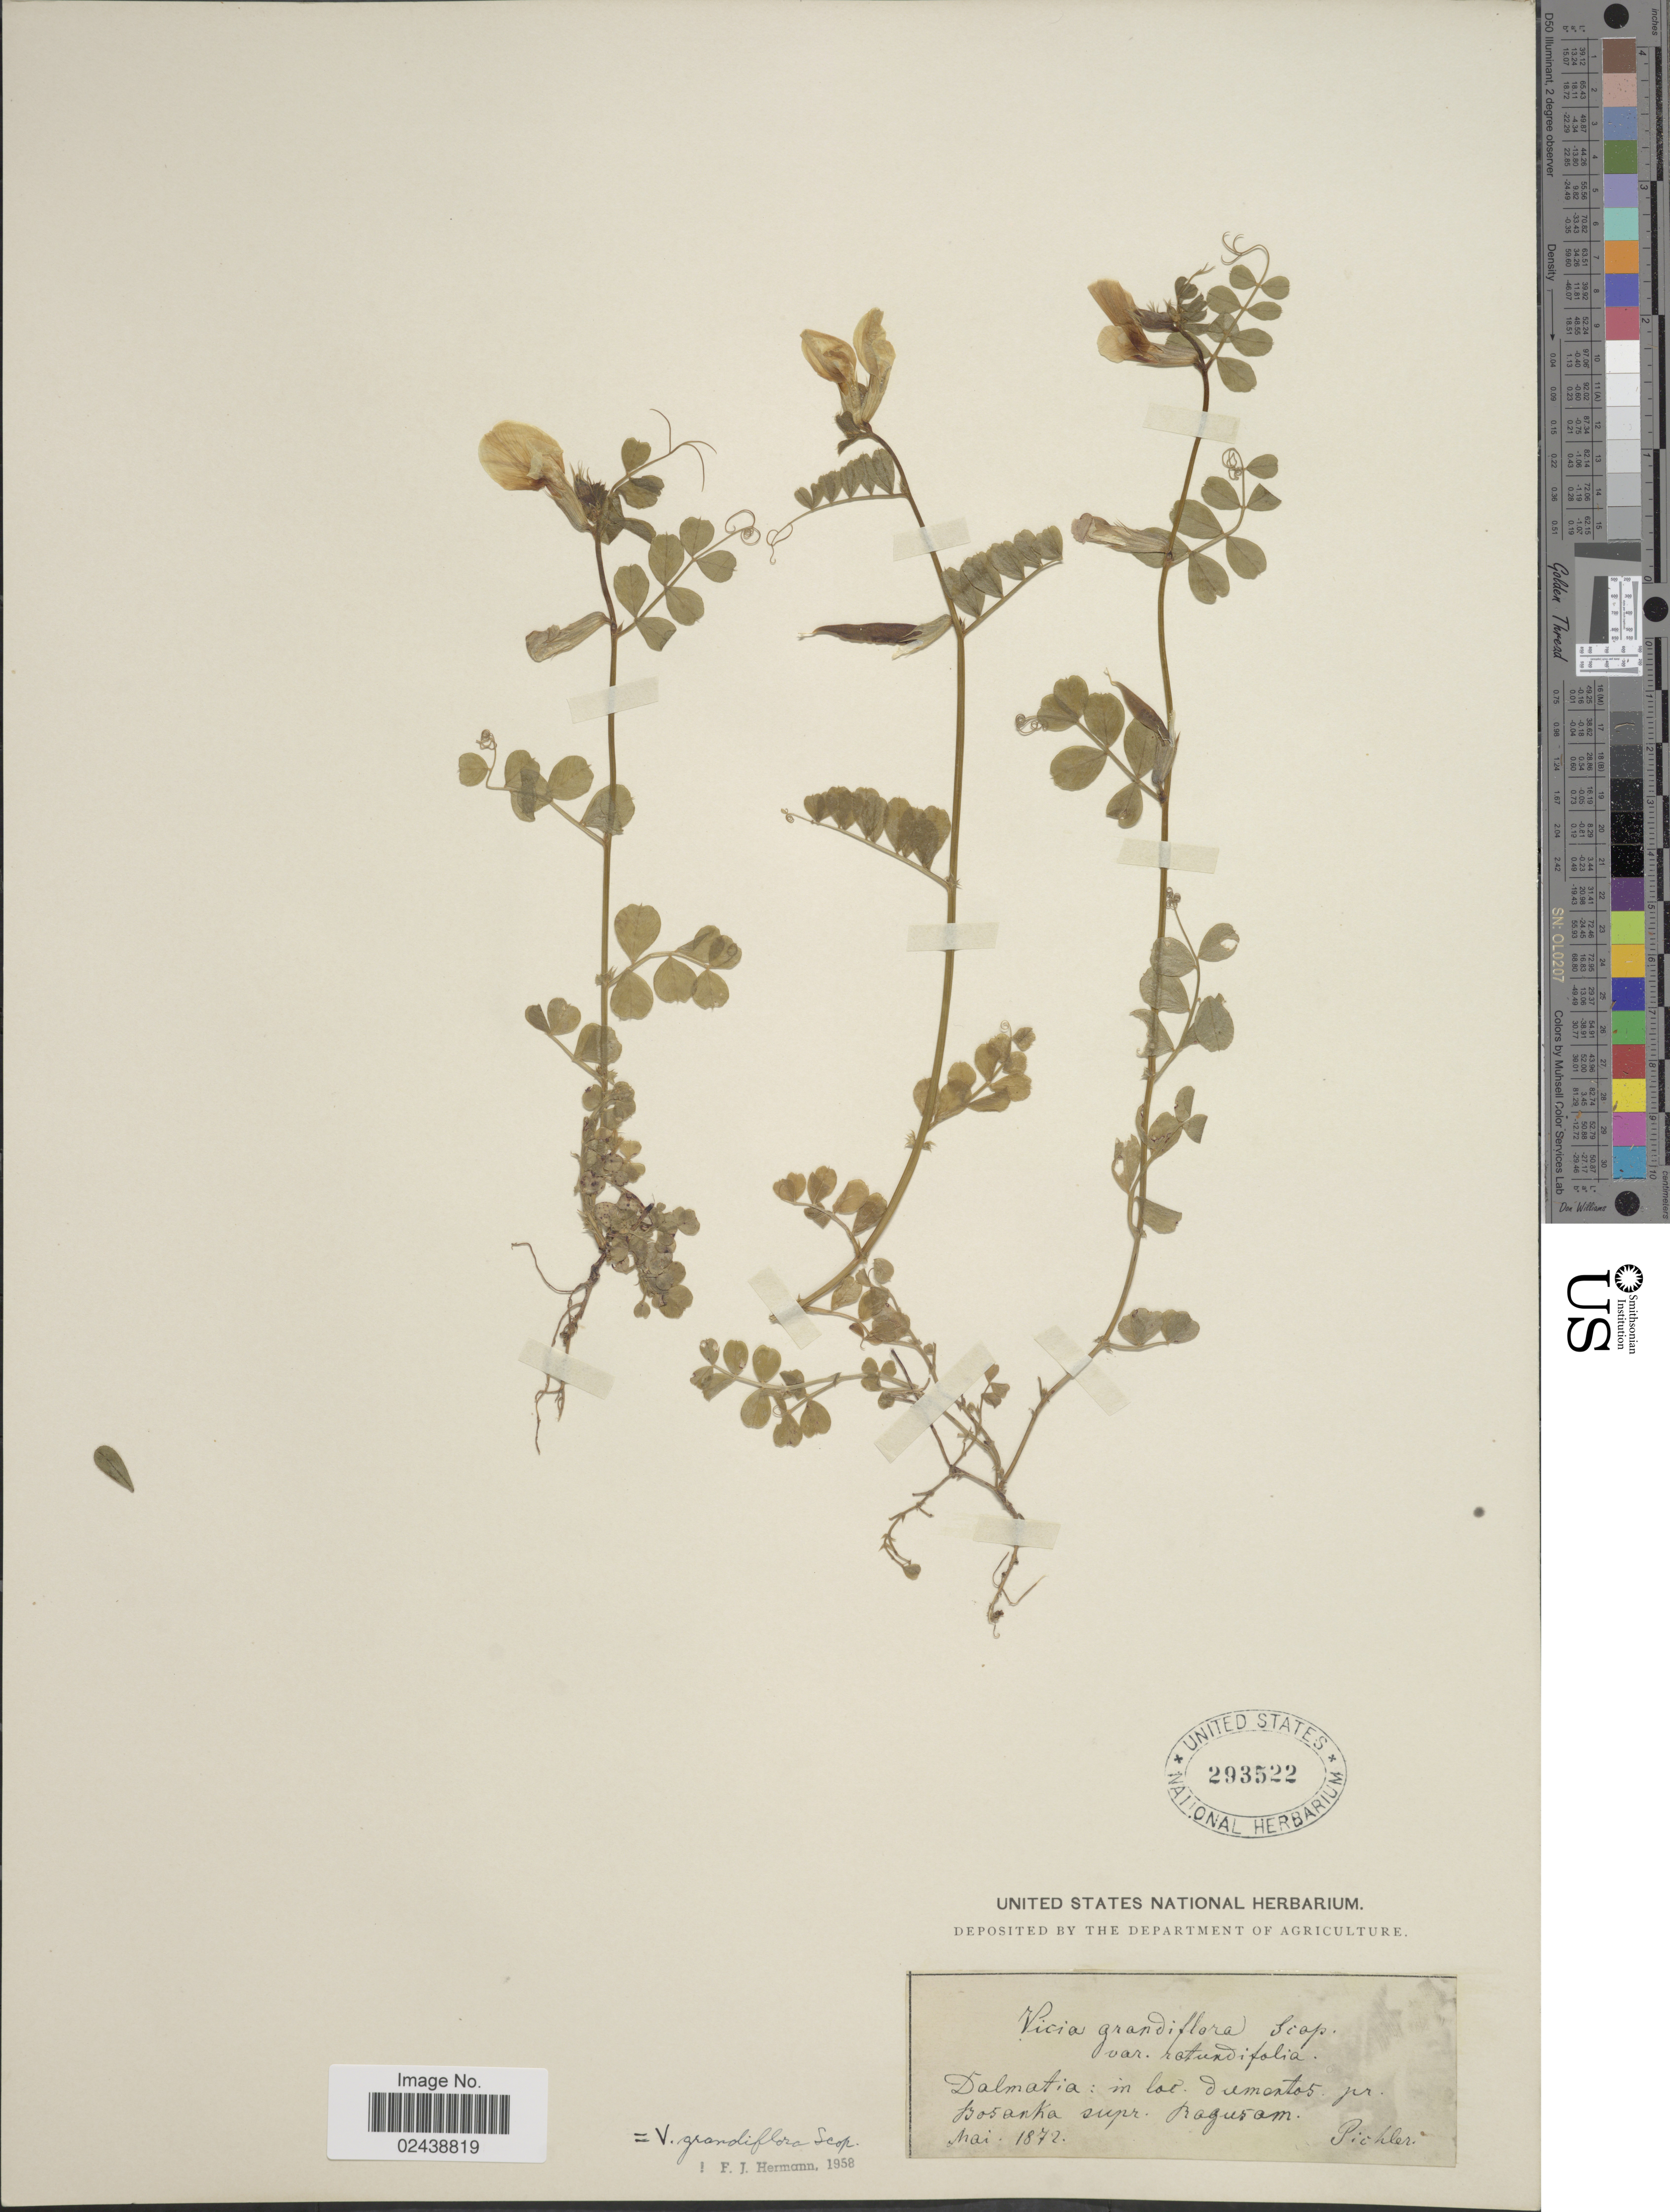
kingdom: Plantae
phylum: Tracheophyta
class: Magnoliopsida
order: Fabales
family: Fabaceae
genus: Vicia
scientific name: Vicia grandiflora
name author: Scop.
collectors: Pichler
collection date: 1872-05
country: Croatia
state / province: Split-Dalmatia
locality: Dalmatia: in loc. dumontos pr. Bosanka supr. Baguram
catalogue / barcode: US 293522